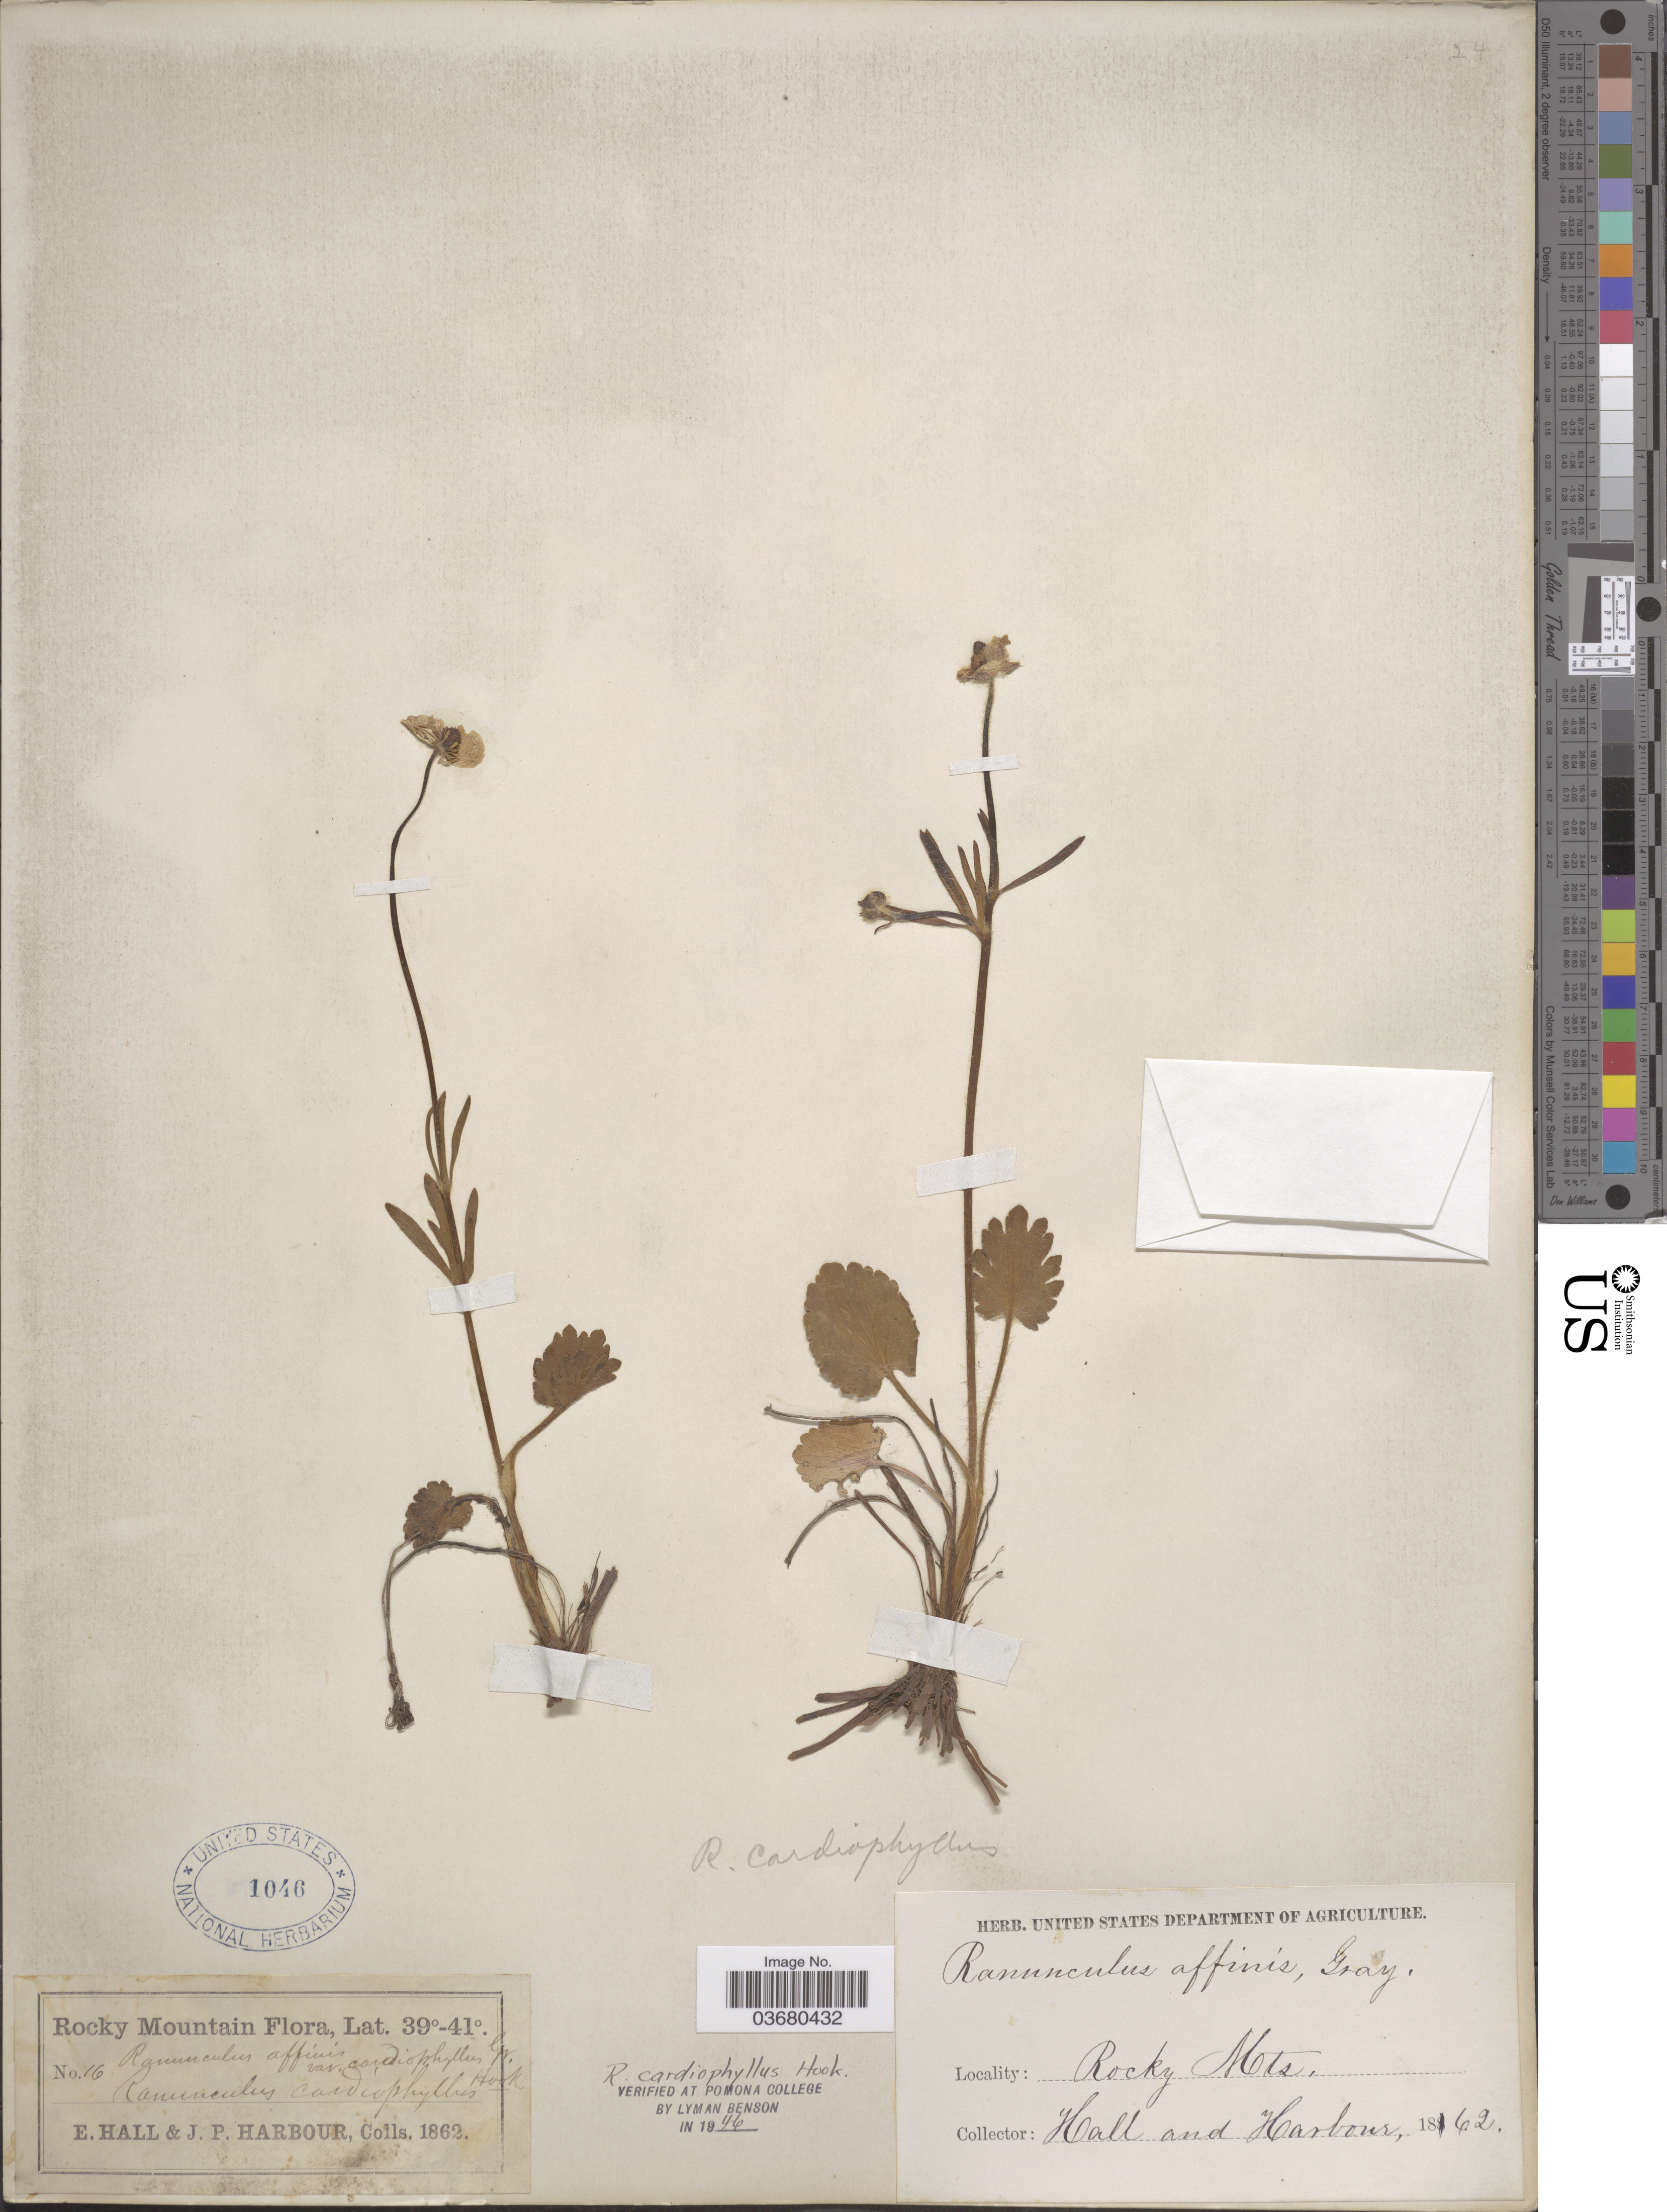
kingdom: Plantae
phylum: Tracheophyta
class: Magnoliopsida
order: Ranunculales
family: Ranunculaceae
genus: Ranunculus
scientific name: Ranunculus cardiophyllus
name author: Hook.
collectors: E. Hall & J. Harbour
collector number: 16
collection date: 1862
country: United States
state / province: Colorado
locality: Rocky Mountain.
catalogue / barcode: US 1046